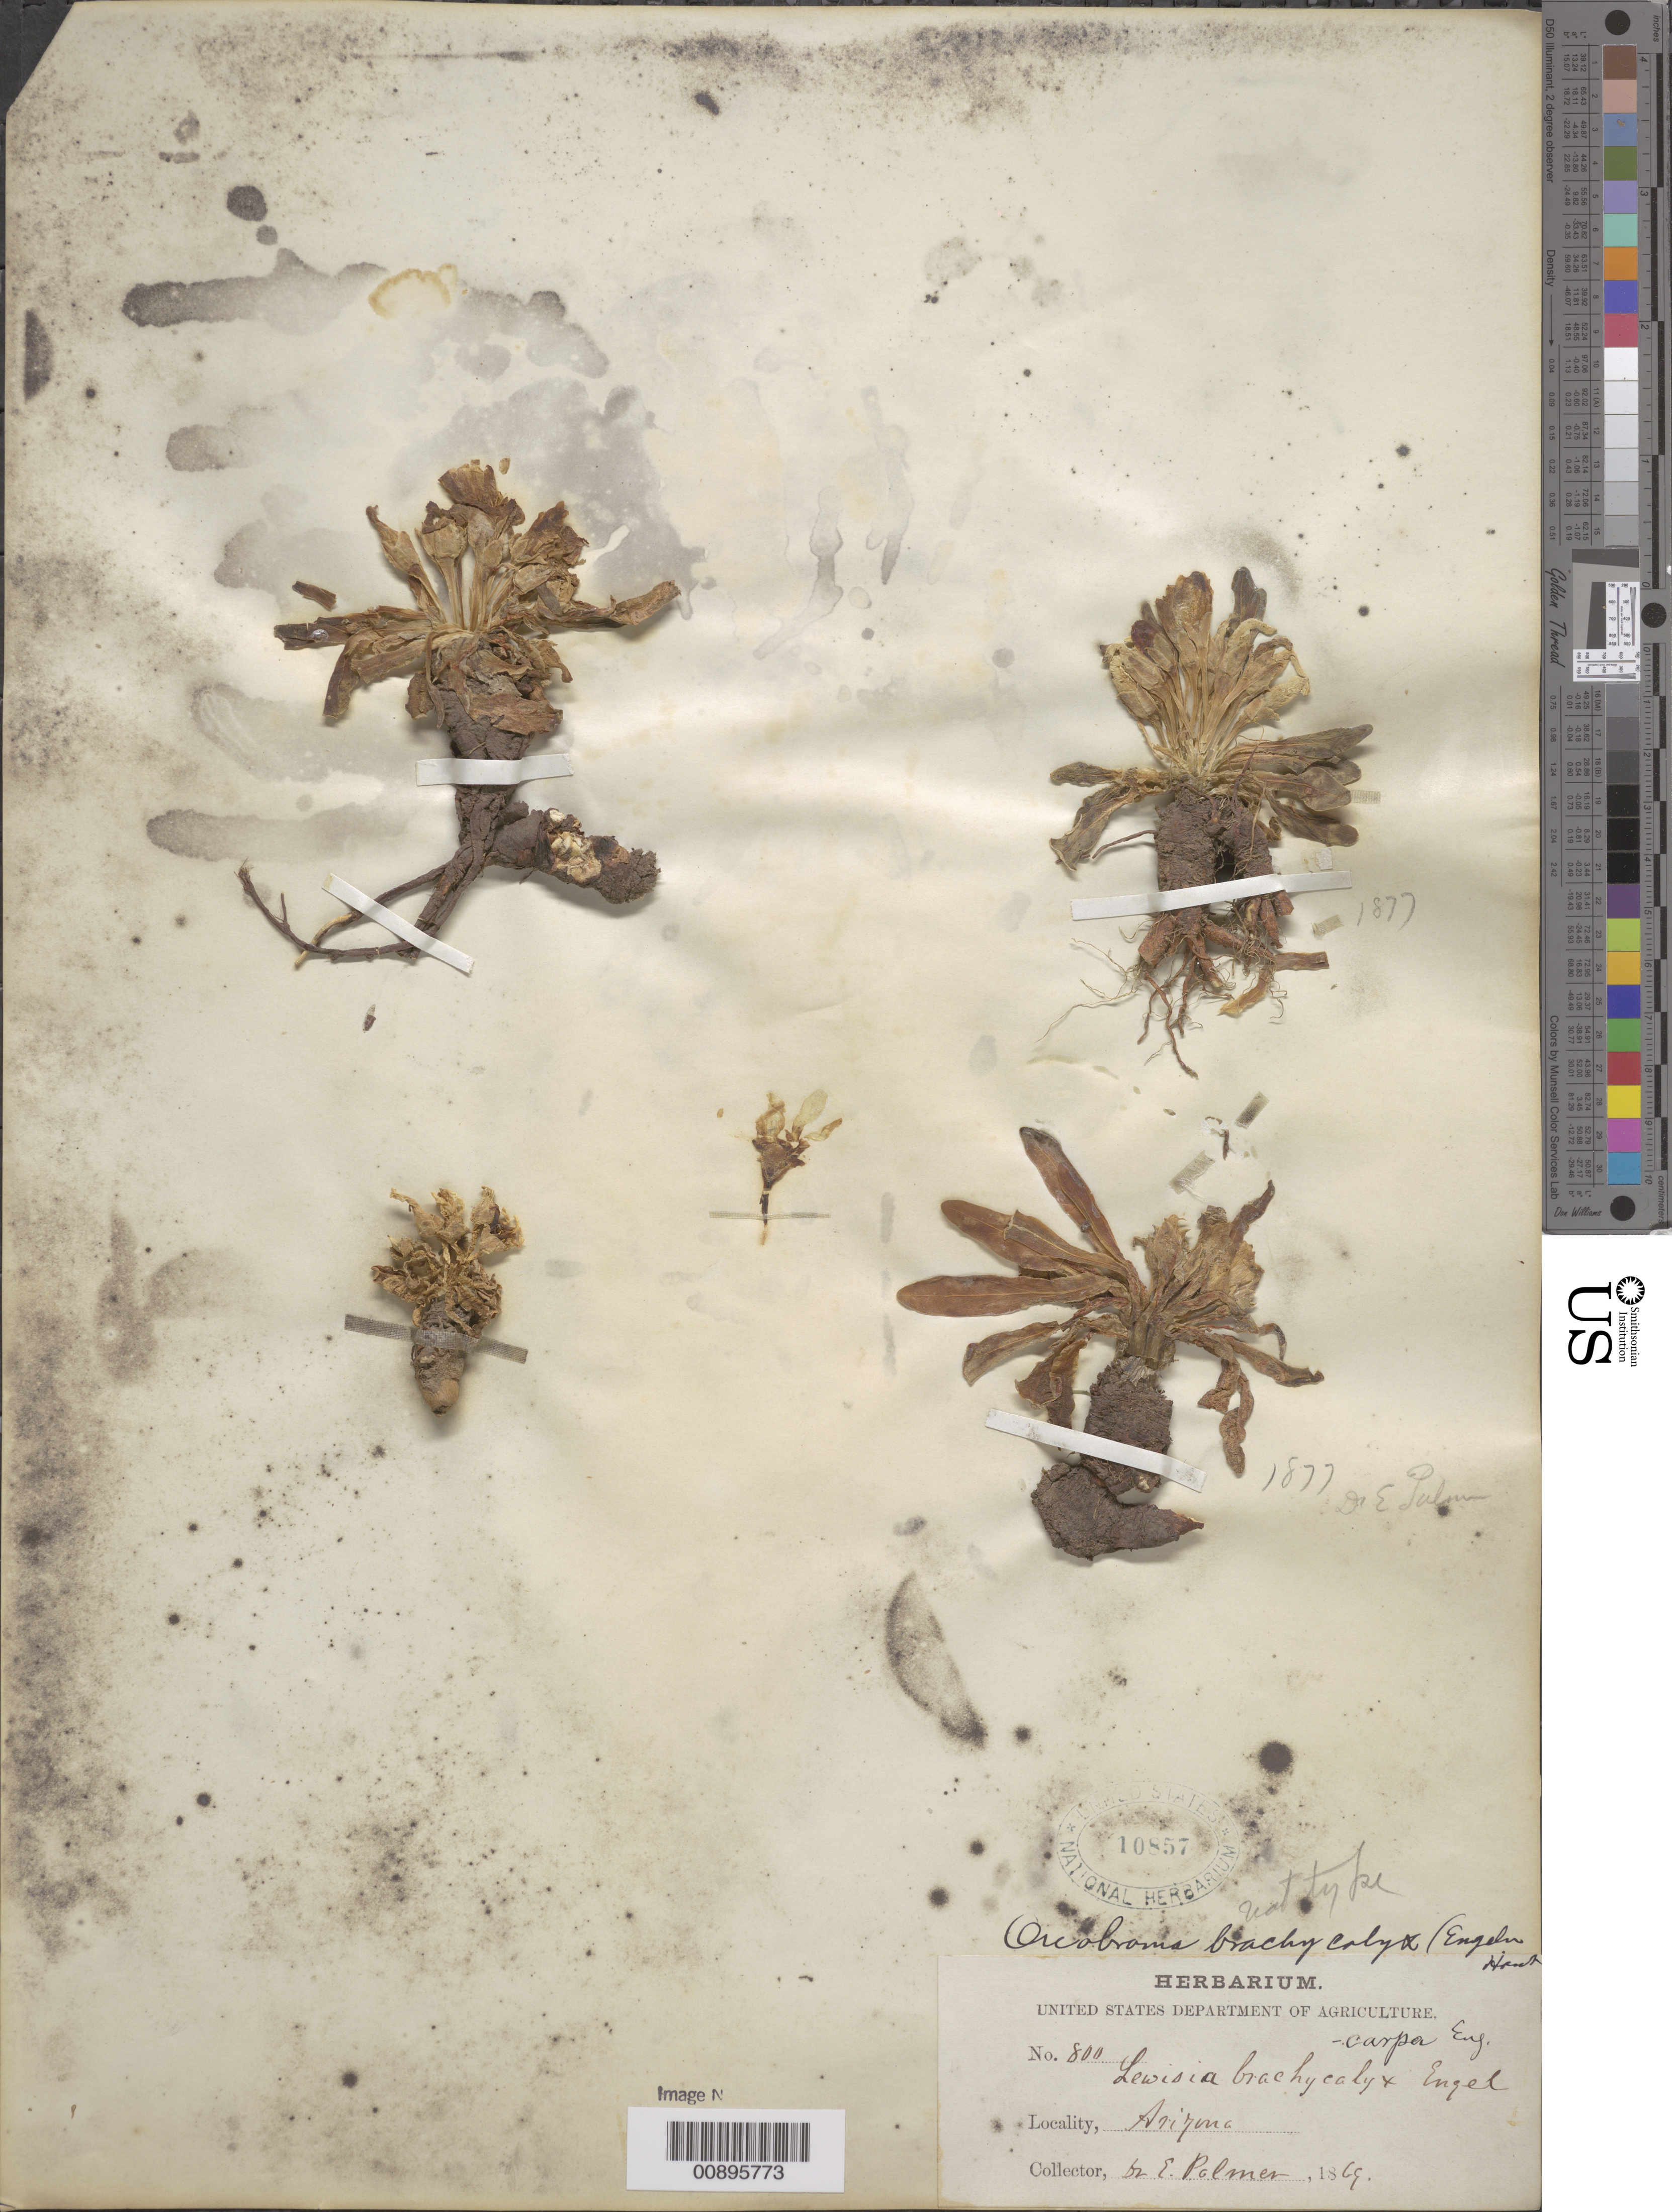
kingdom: Plantae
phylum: Tracheophyta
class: Magnoliopsida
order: Caryophyllales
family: Montiaceae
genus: Lewisia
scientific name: Lewisia brachycalyx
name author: Engelm. ex A. Gray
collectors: E. Palmer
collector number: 800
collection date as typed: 1869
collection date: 1869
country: United States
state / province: Arizona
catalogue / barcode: US 10857